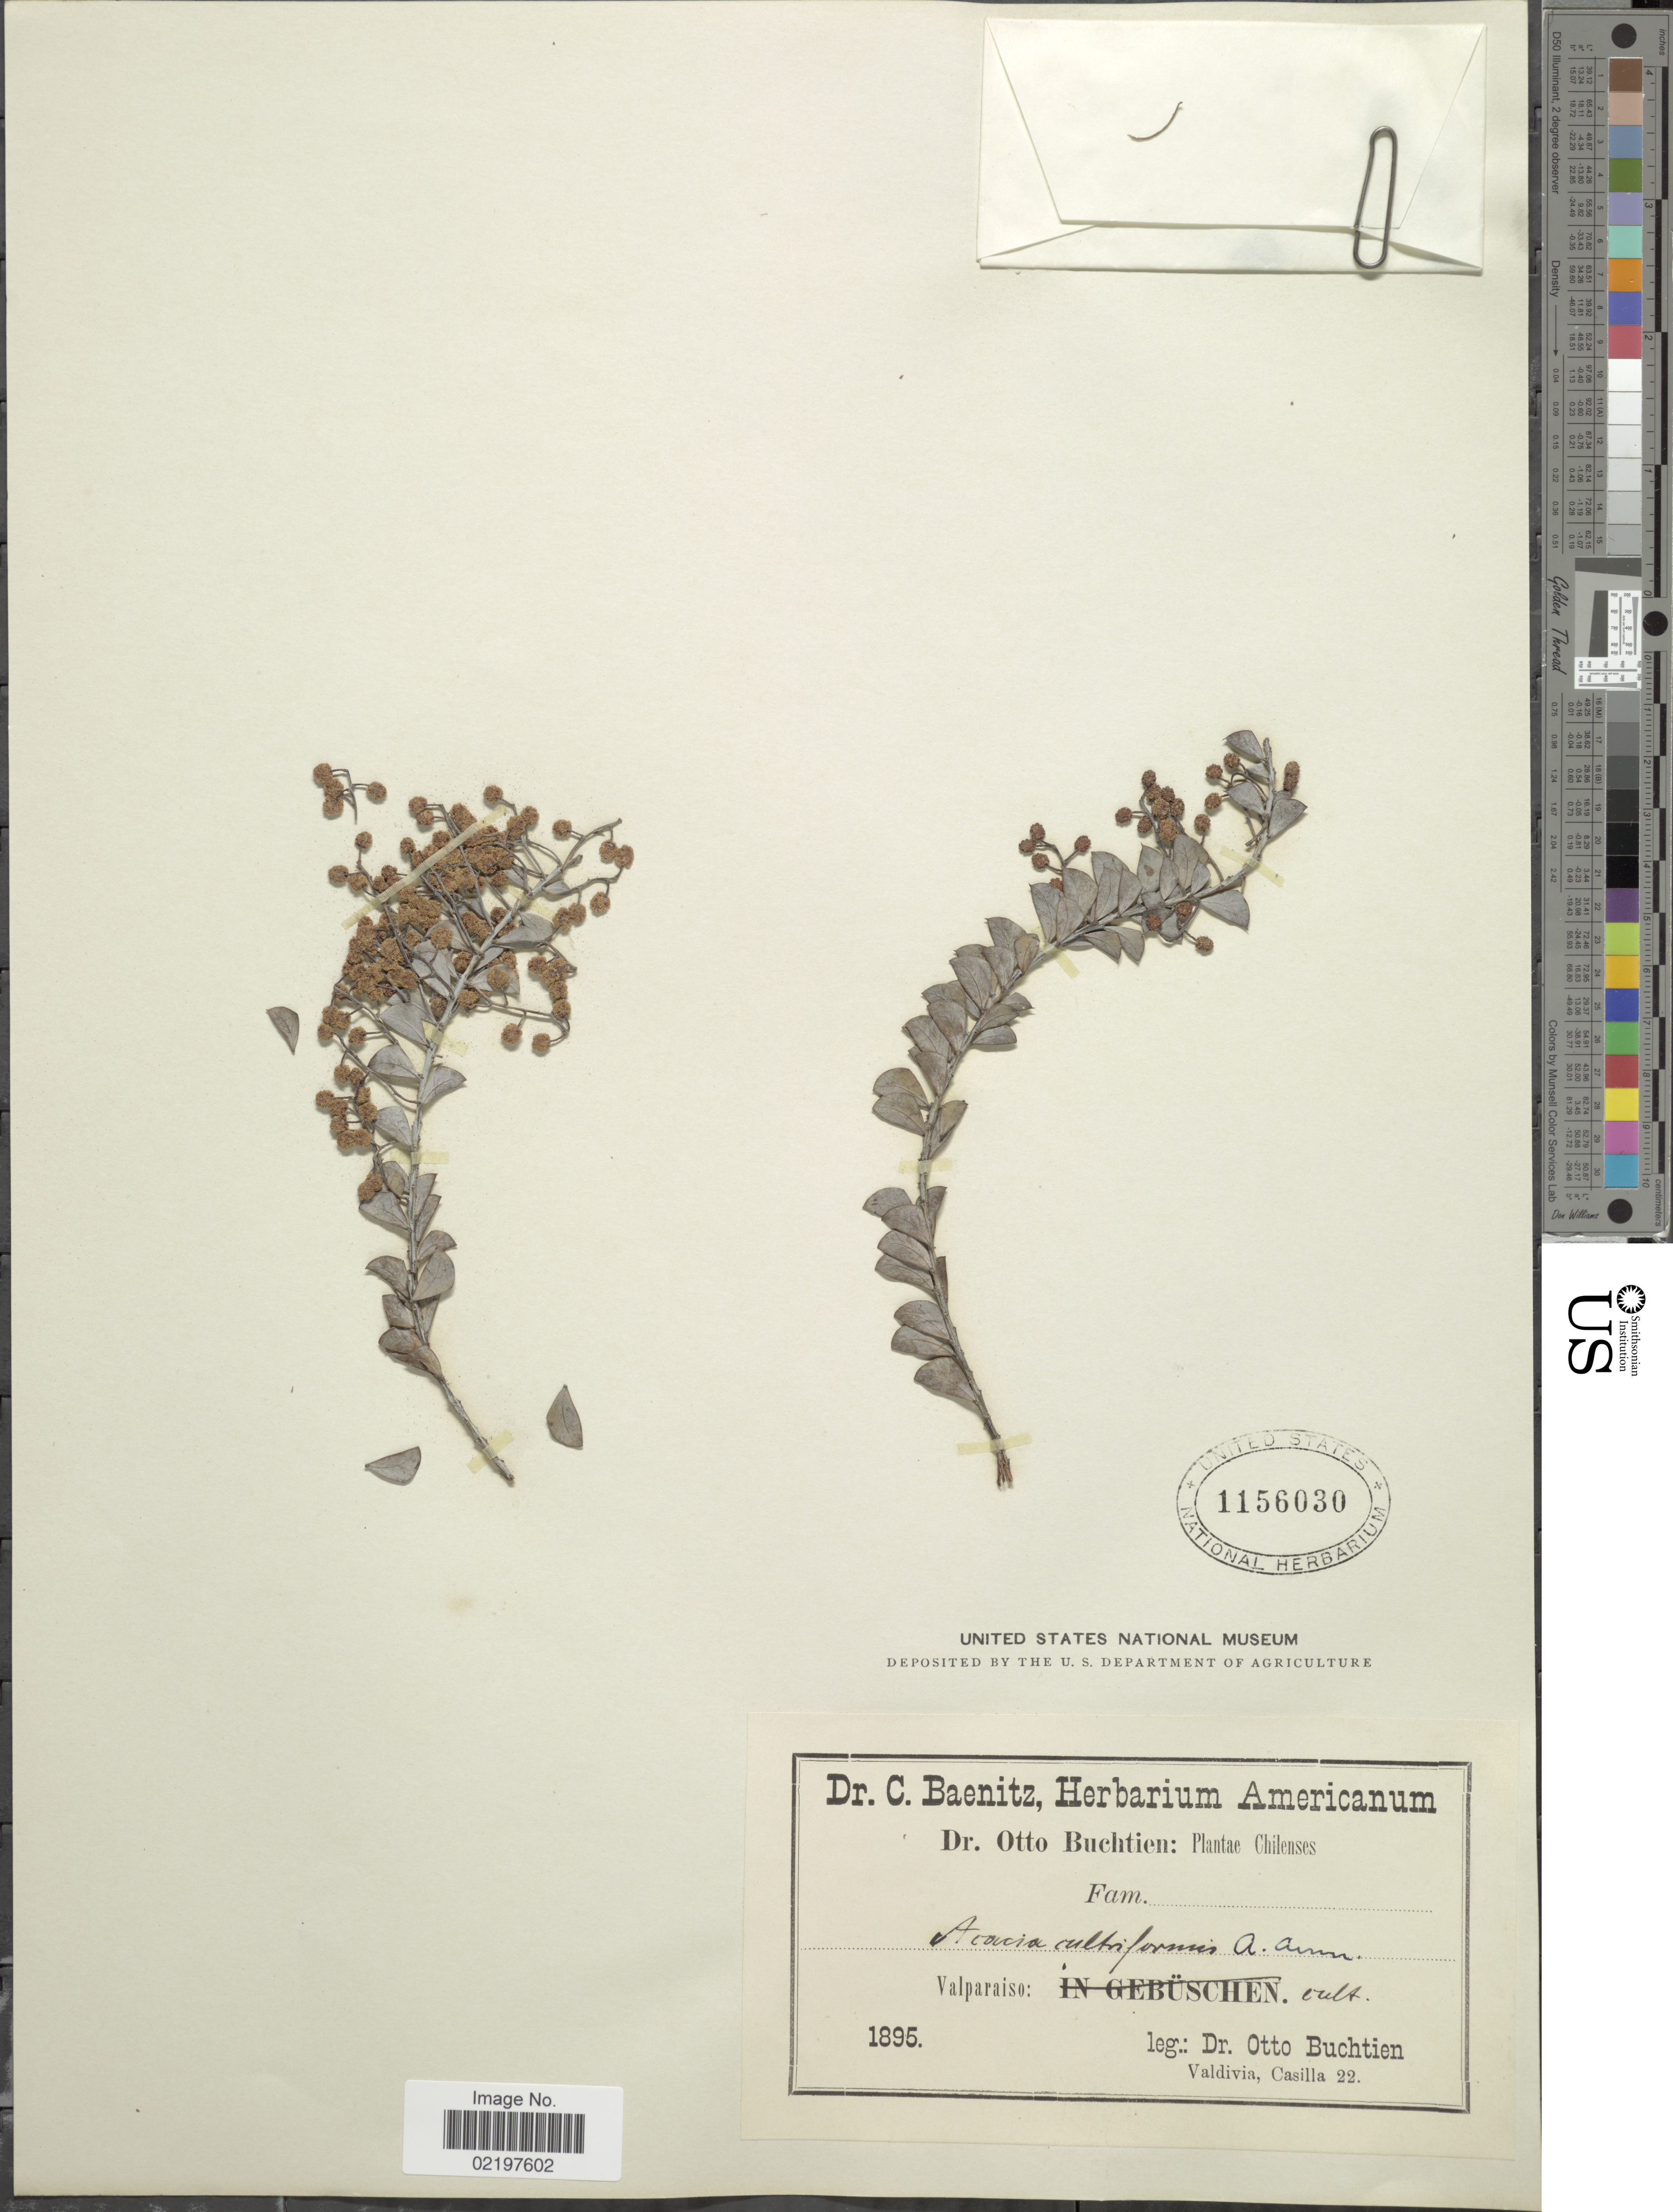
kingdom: Plantae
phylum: Tracheophyta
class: Magnoliopsida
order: Fabales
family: Fabaceae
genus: Acacia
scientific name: Acacia cultriformis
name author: A. Cunn. ex G. Don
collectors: O. Buchtien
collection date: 1895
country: Chile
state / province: Valparaíso (V)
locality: Valparaiso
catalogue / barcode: US 1156030